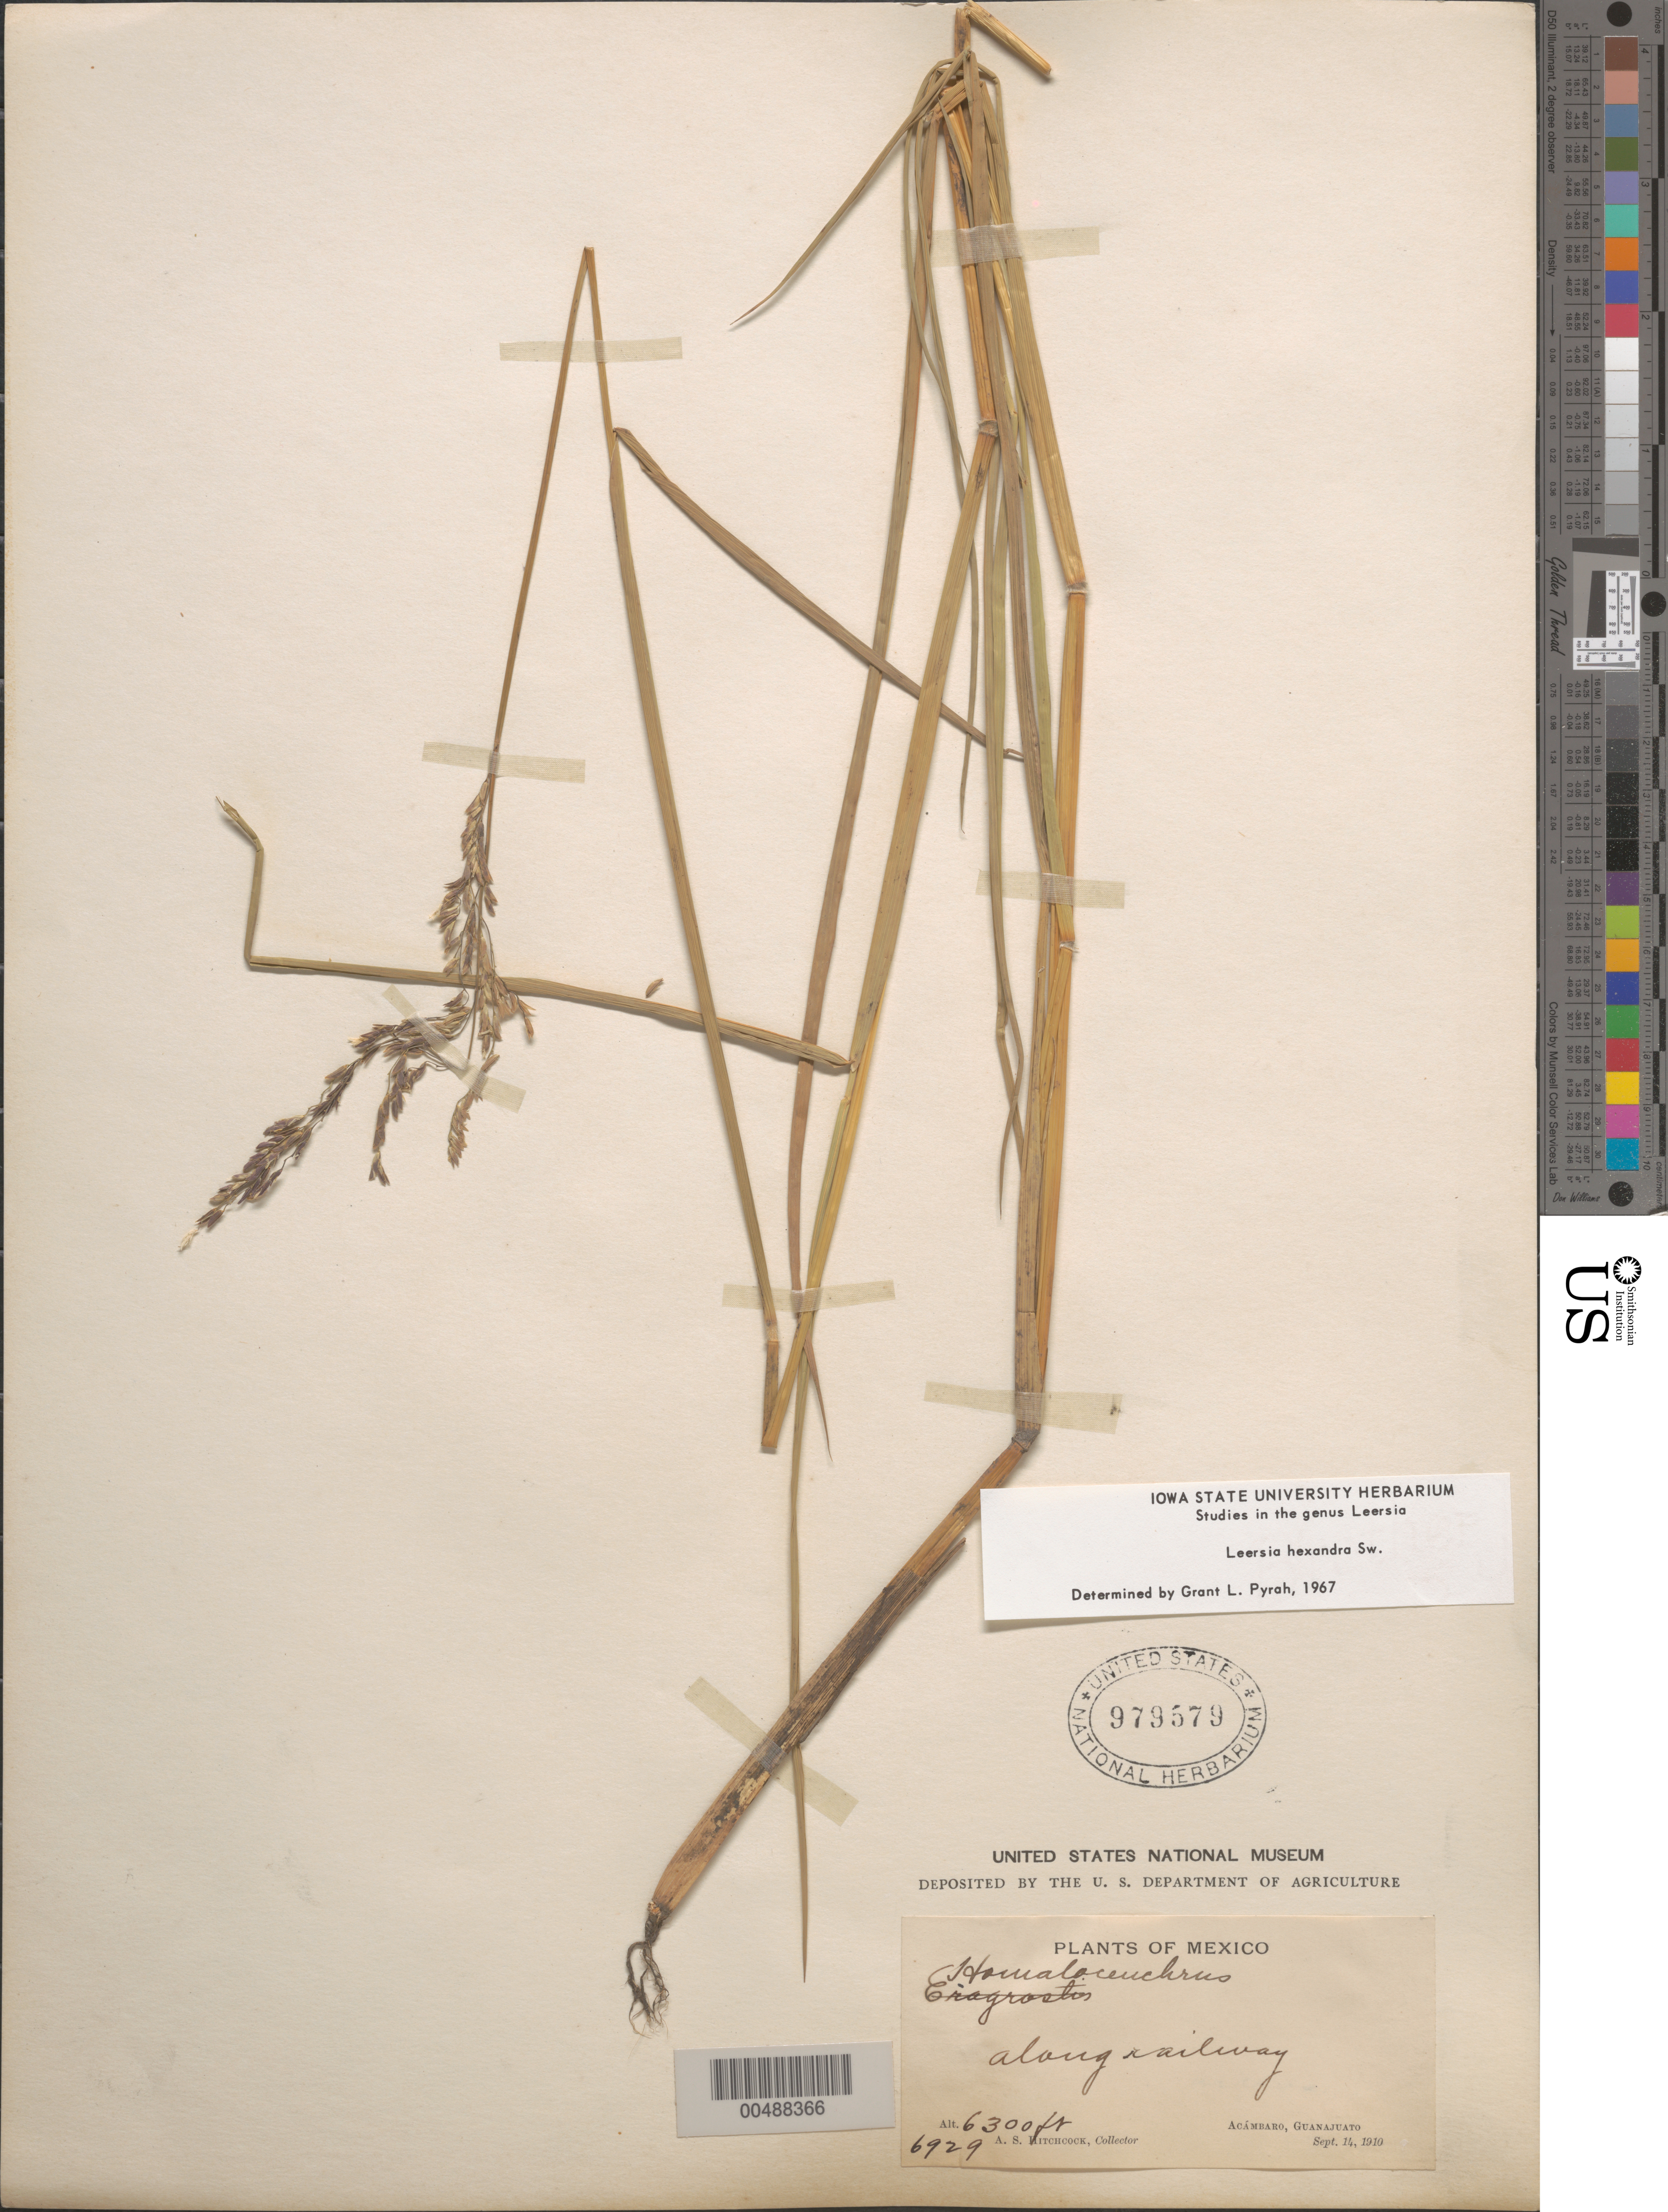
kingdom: Plantae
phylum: Tracheophyta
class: Liliopsida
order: Poales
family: Poaceae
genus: Leersia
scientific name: Leersia hexandra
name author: Sw.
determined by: Pyrah, G. L.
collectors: A. S. Hitchcock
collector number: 6929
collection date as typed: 14 Sep 1910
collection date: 1910-09-14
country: Mexico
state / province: Guanajuato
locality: Acámbaro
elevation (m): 1920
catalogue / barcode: US 979579